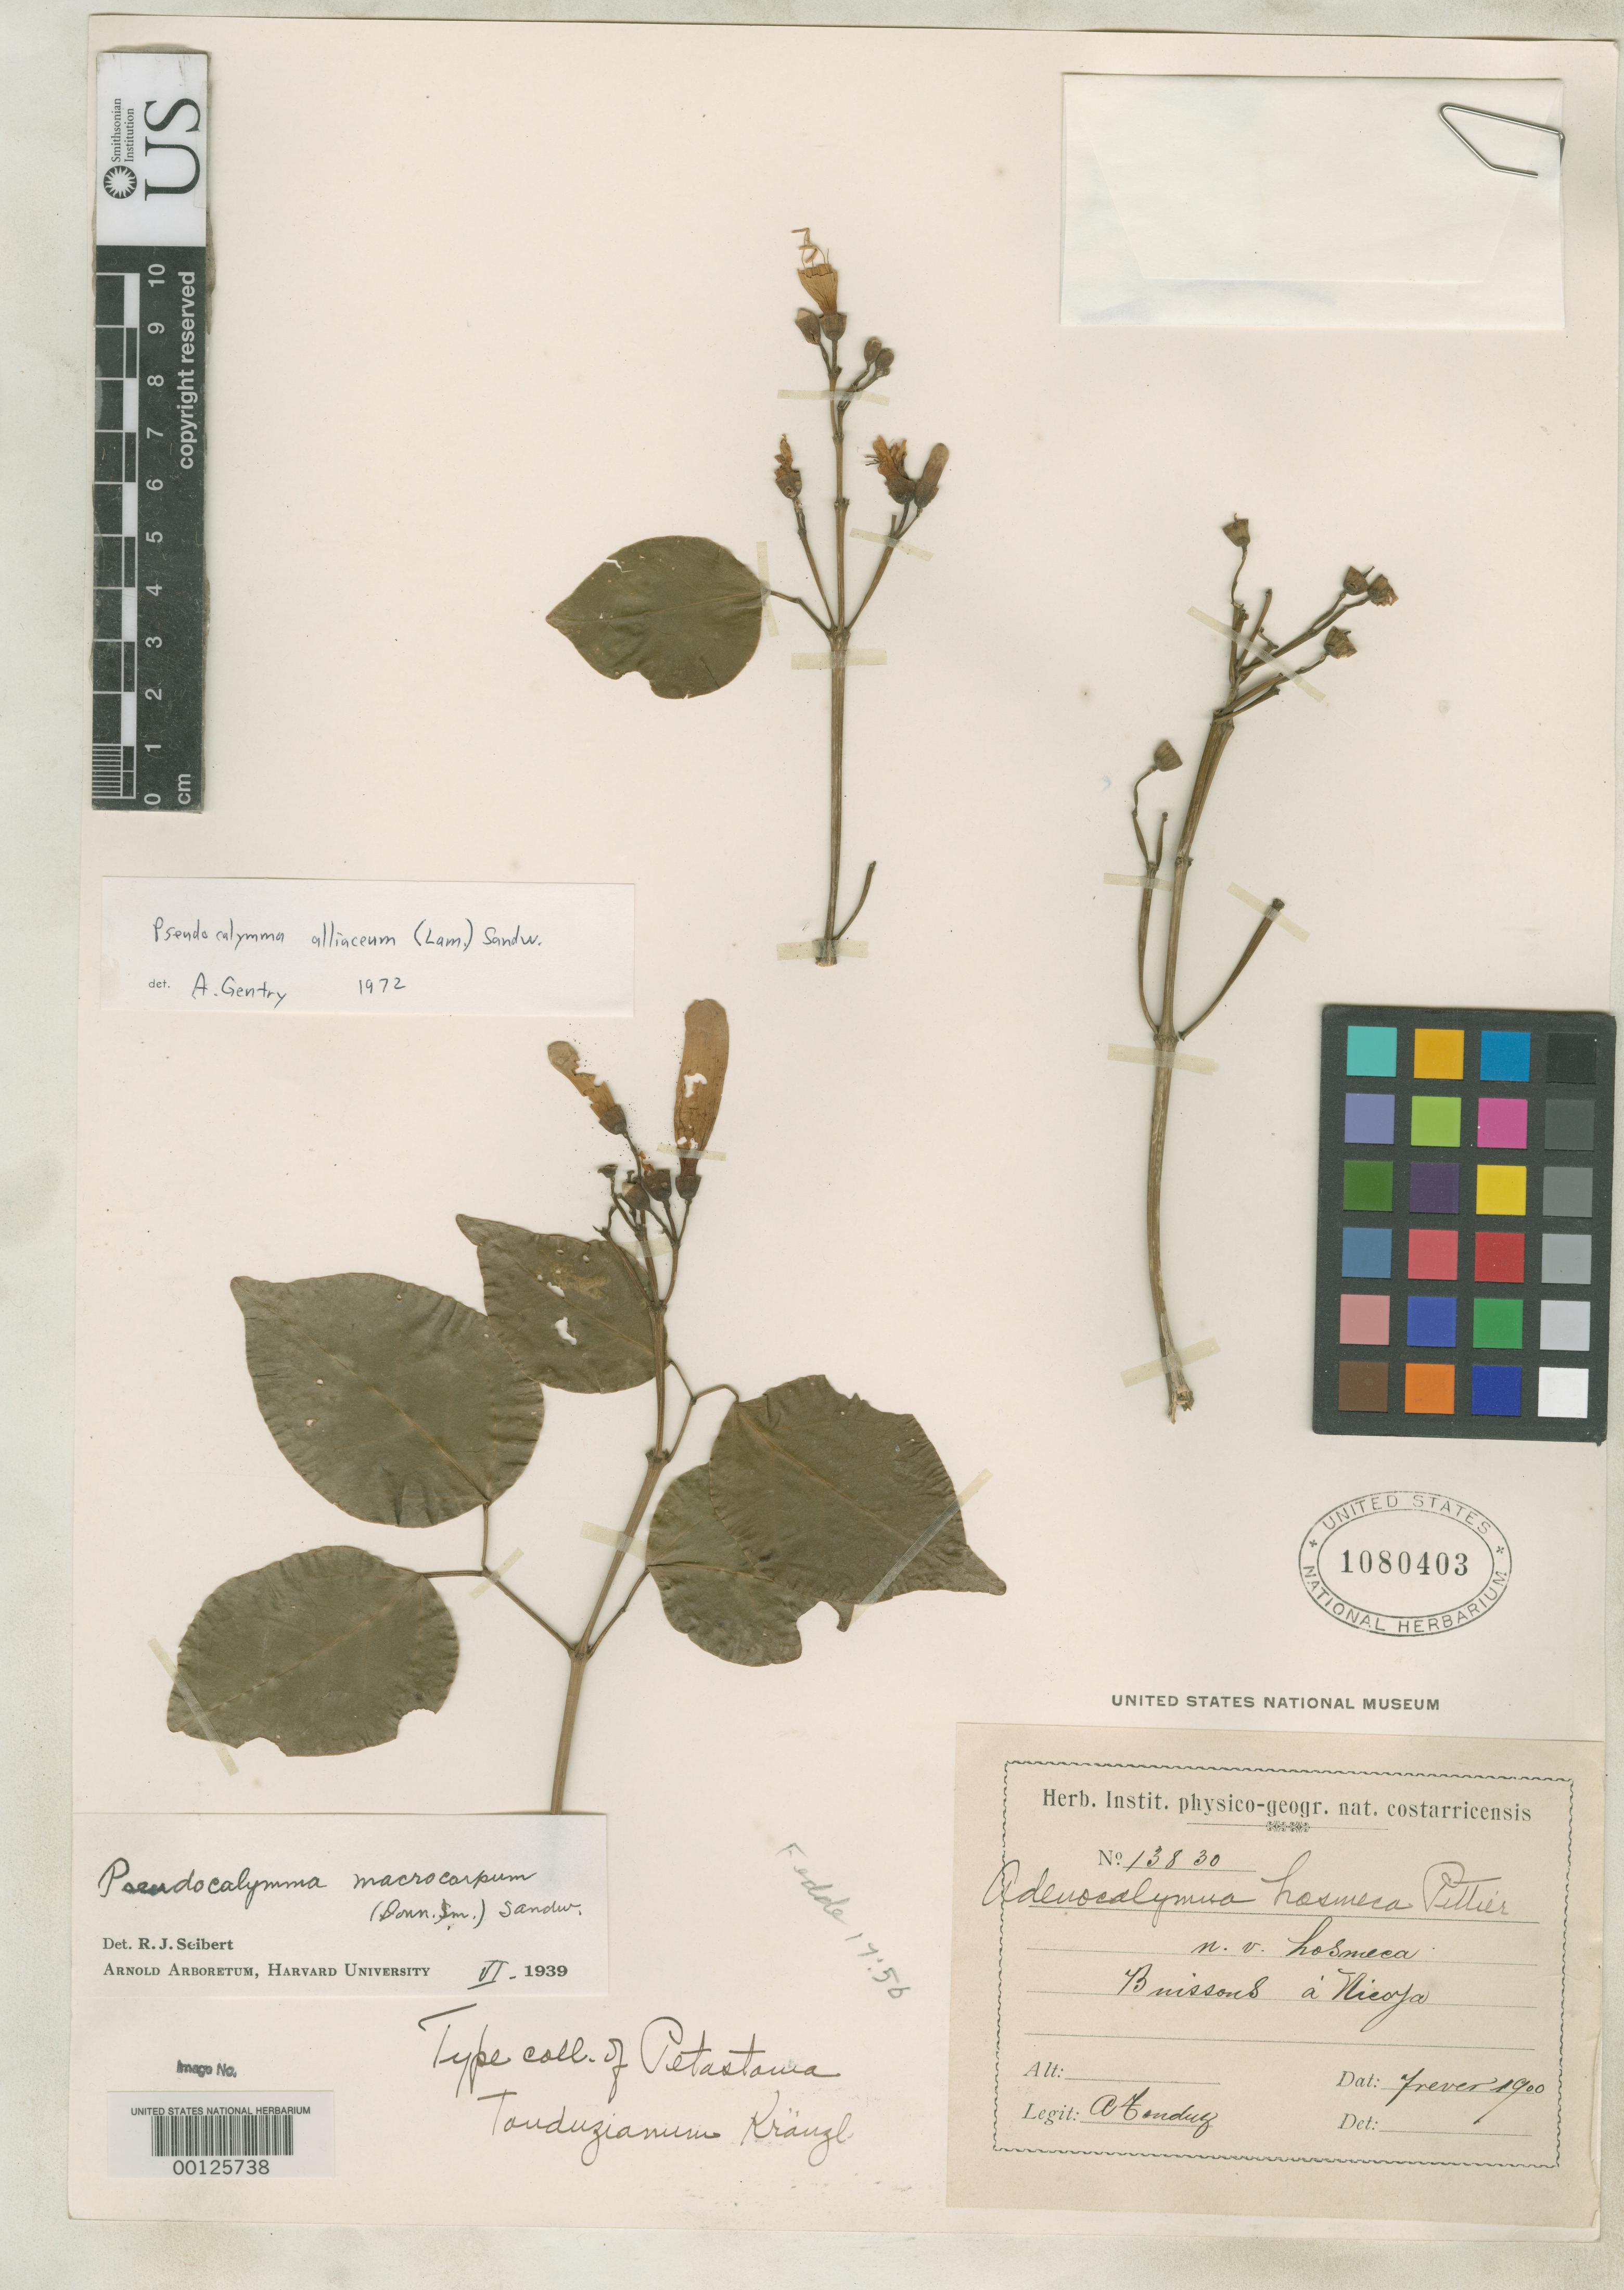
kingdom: Plantae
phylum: Tracheophyta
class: Magnoliopsida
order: Lamiales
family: Bignoniaceae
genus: Petastoma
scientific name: Petastoma tonduzianum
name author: Kraenzl.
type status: Isotype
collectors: A. Tonduz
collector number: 13830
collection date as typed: Feb 1900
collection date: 1900-02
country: Costa Rica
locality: Buissons a Nicoya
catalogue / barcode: US 1080403